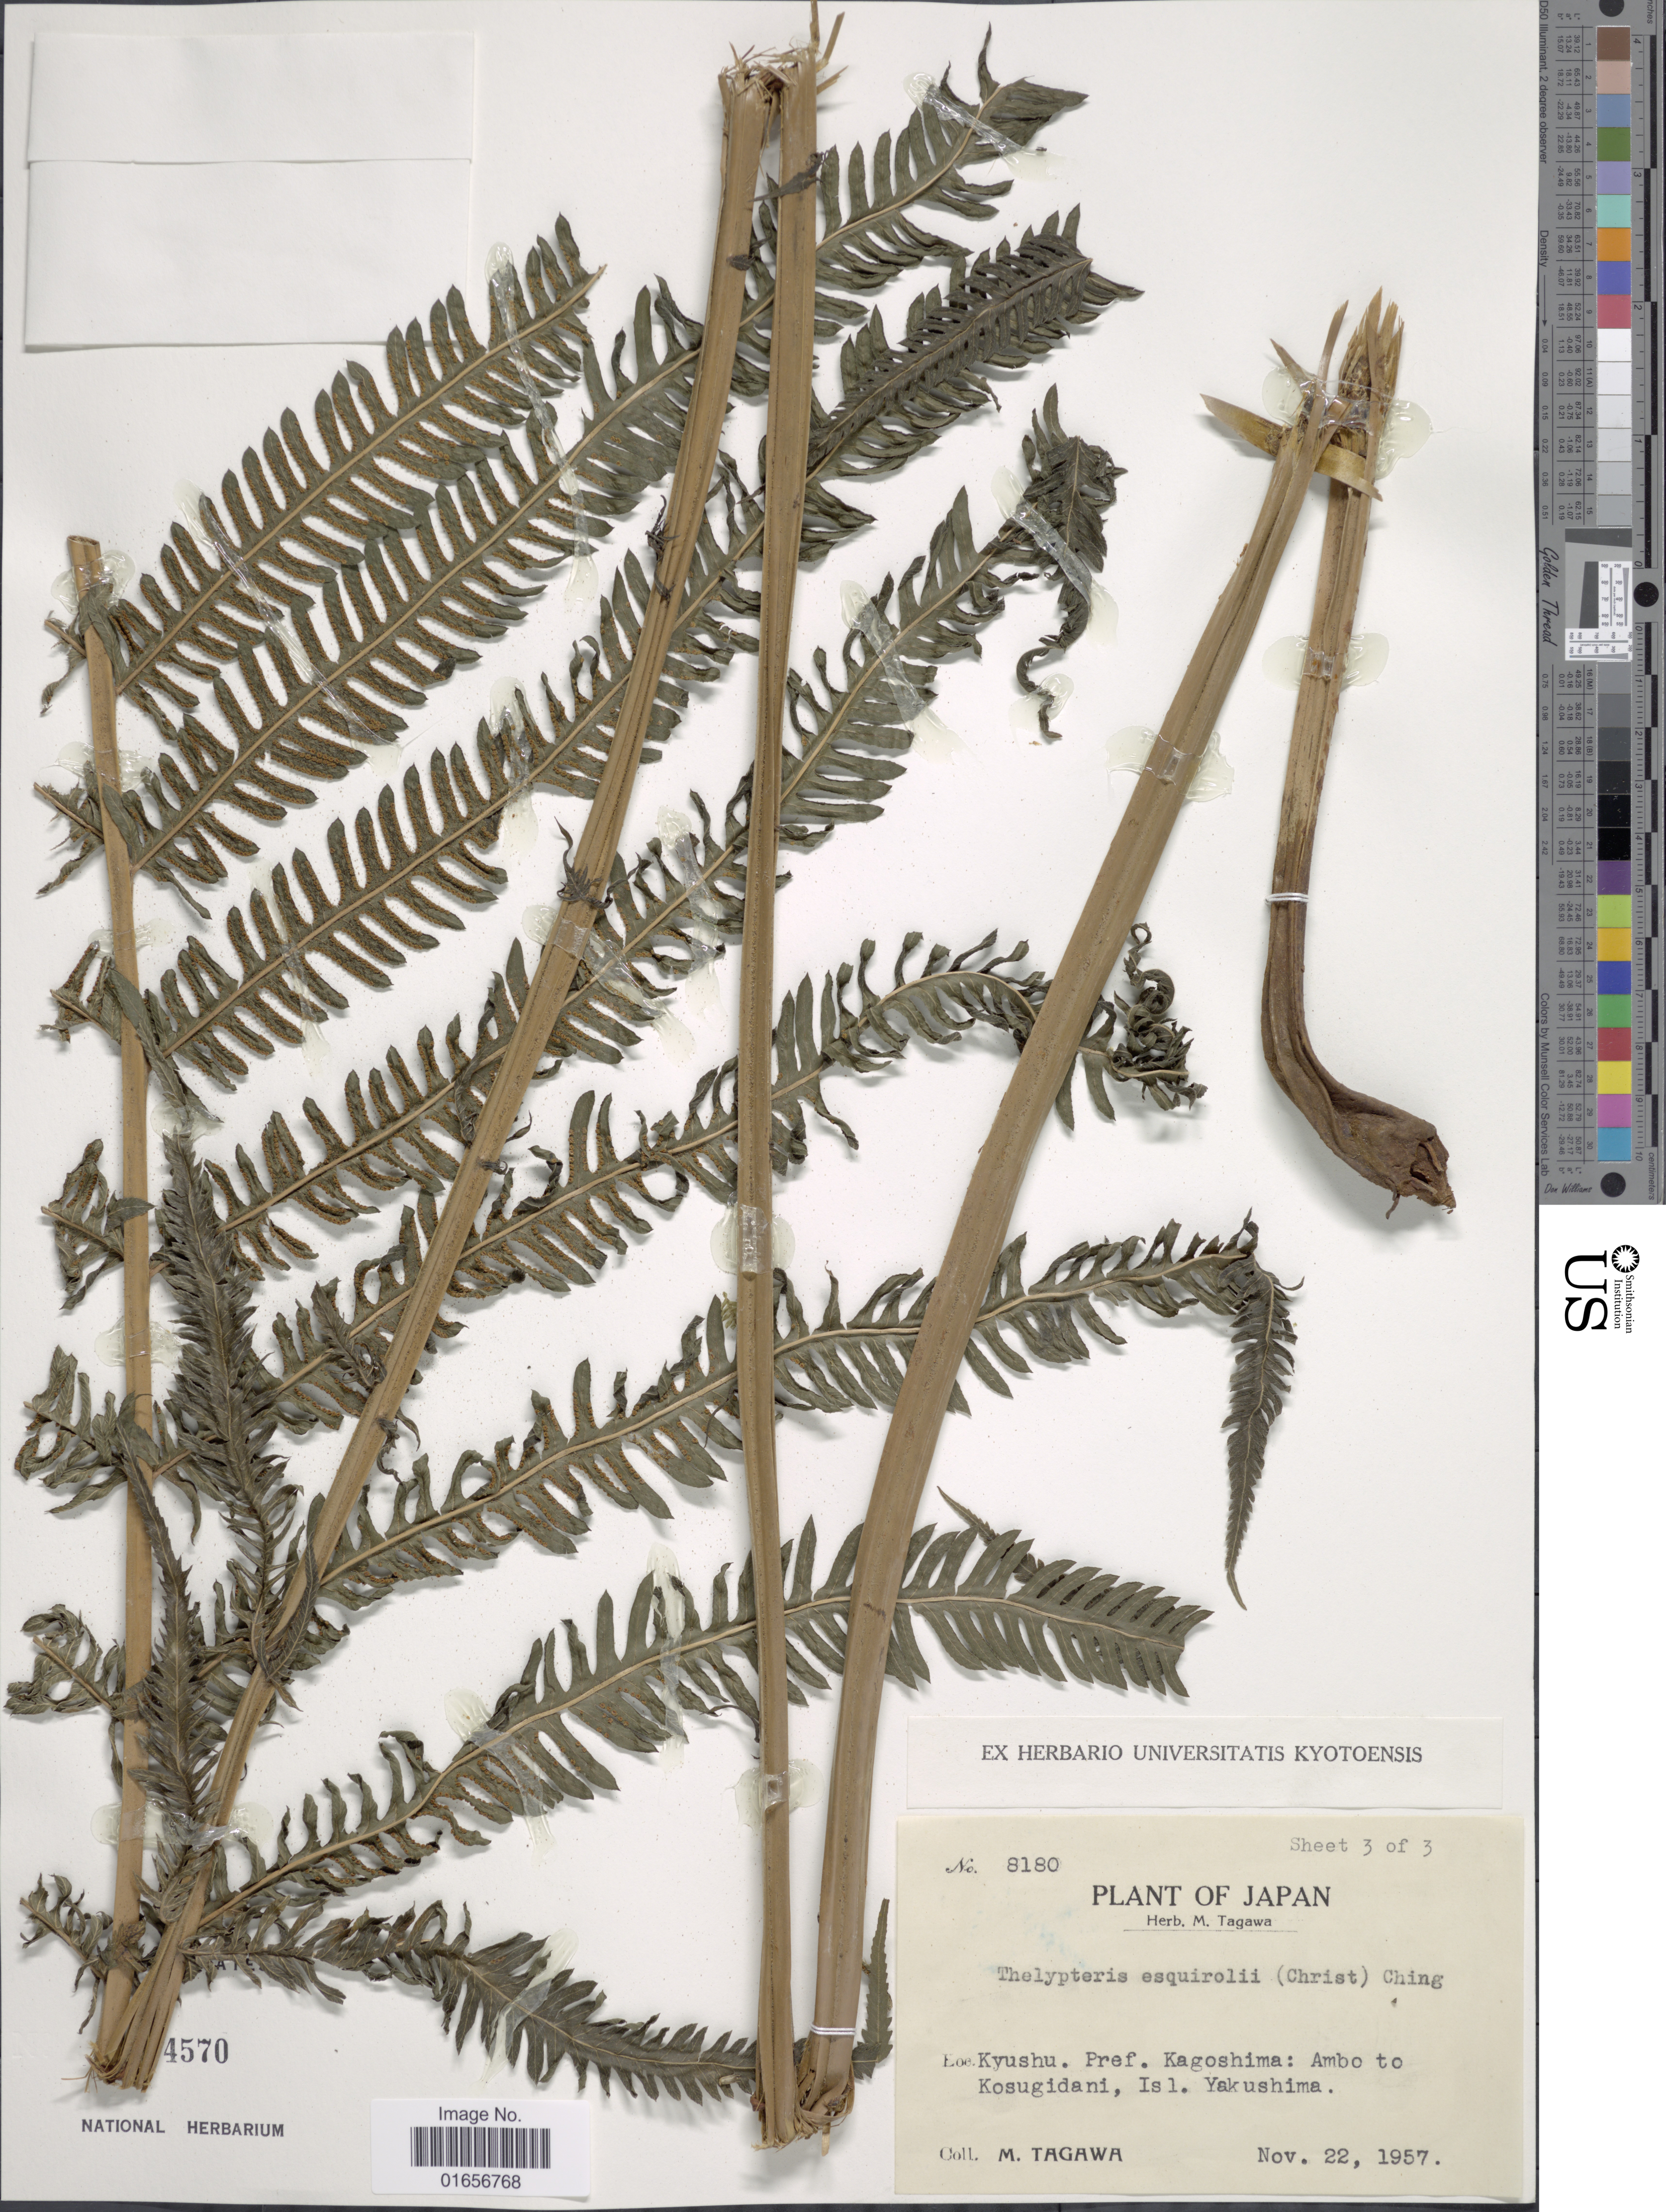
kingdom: Plantae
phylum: Tracheophyta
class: Polypodiopsida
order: Polypodiales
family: Thelypteridaceae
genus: Pseudocyclosorus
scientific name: Pseudocyclosorus esquirolii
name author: (Christ) Ching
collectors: M. Tagawa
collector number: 8180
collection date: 1957-11-22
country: Japan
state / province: Kagosima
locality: Kyushu: Ambo to Kusugidani, Isl. Yakushima